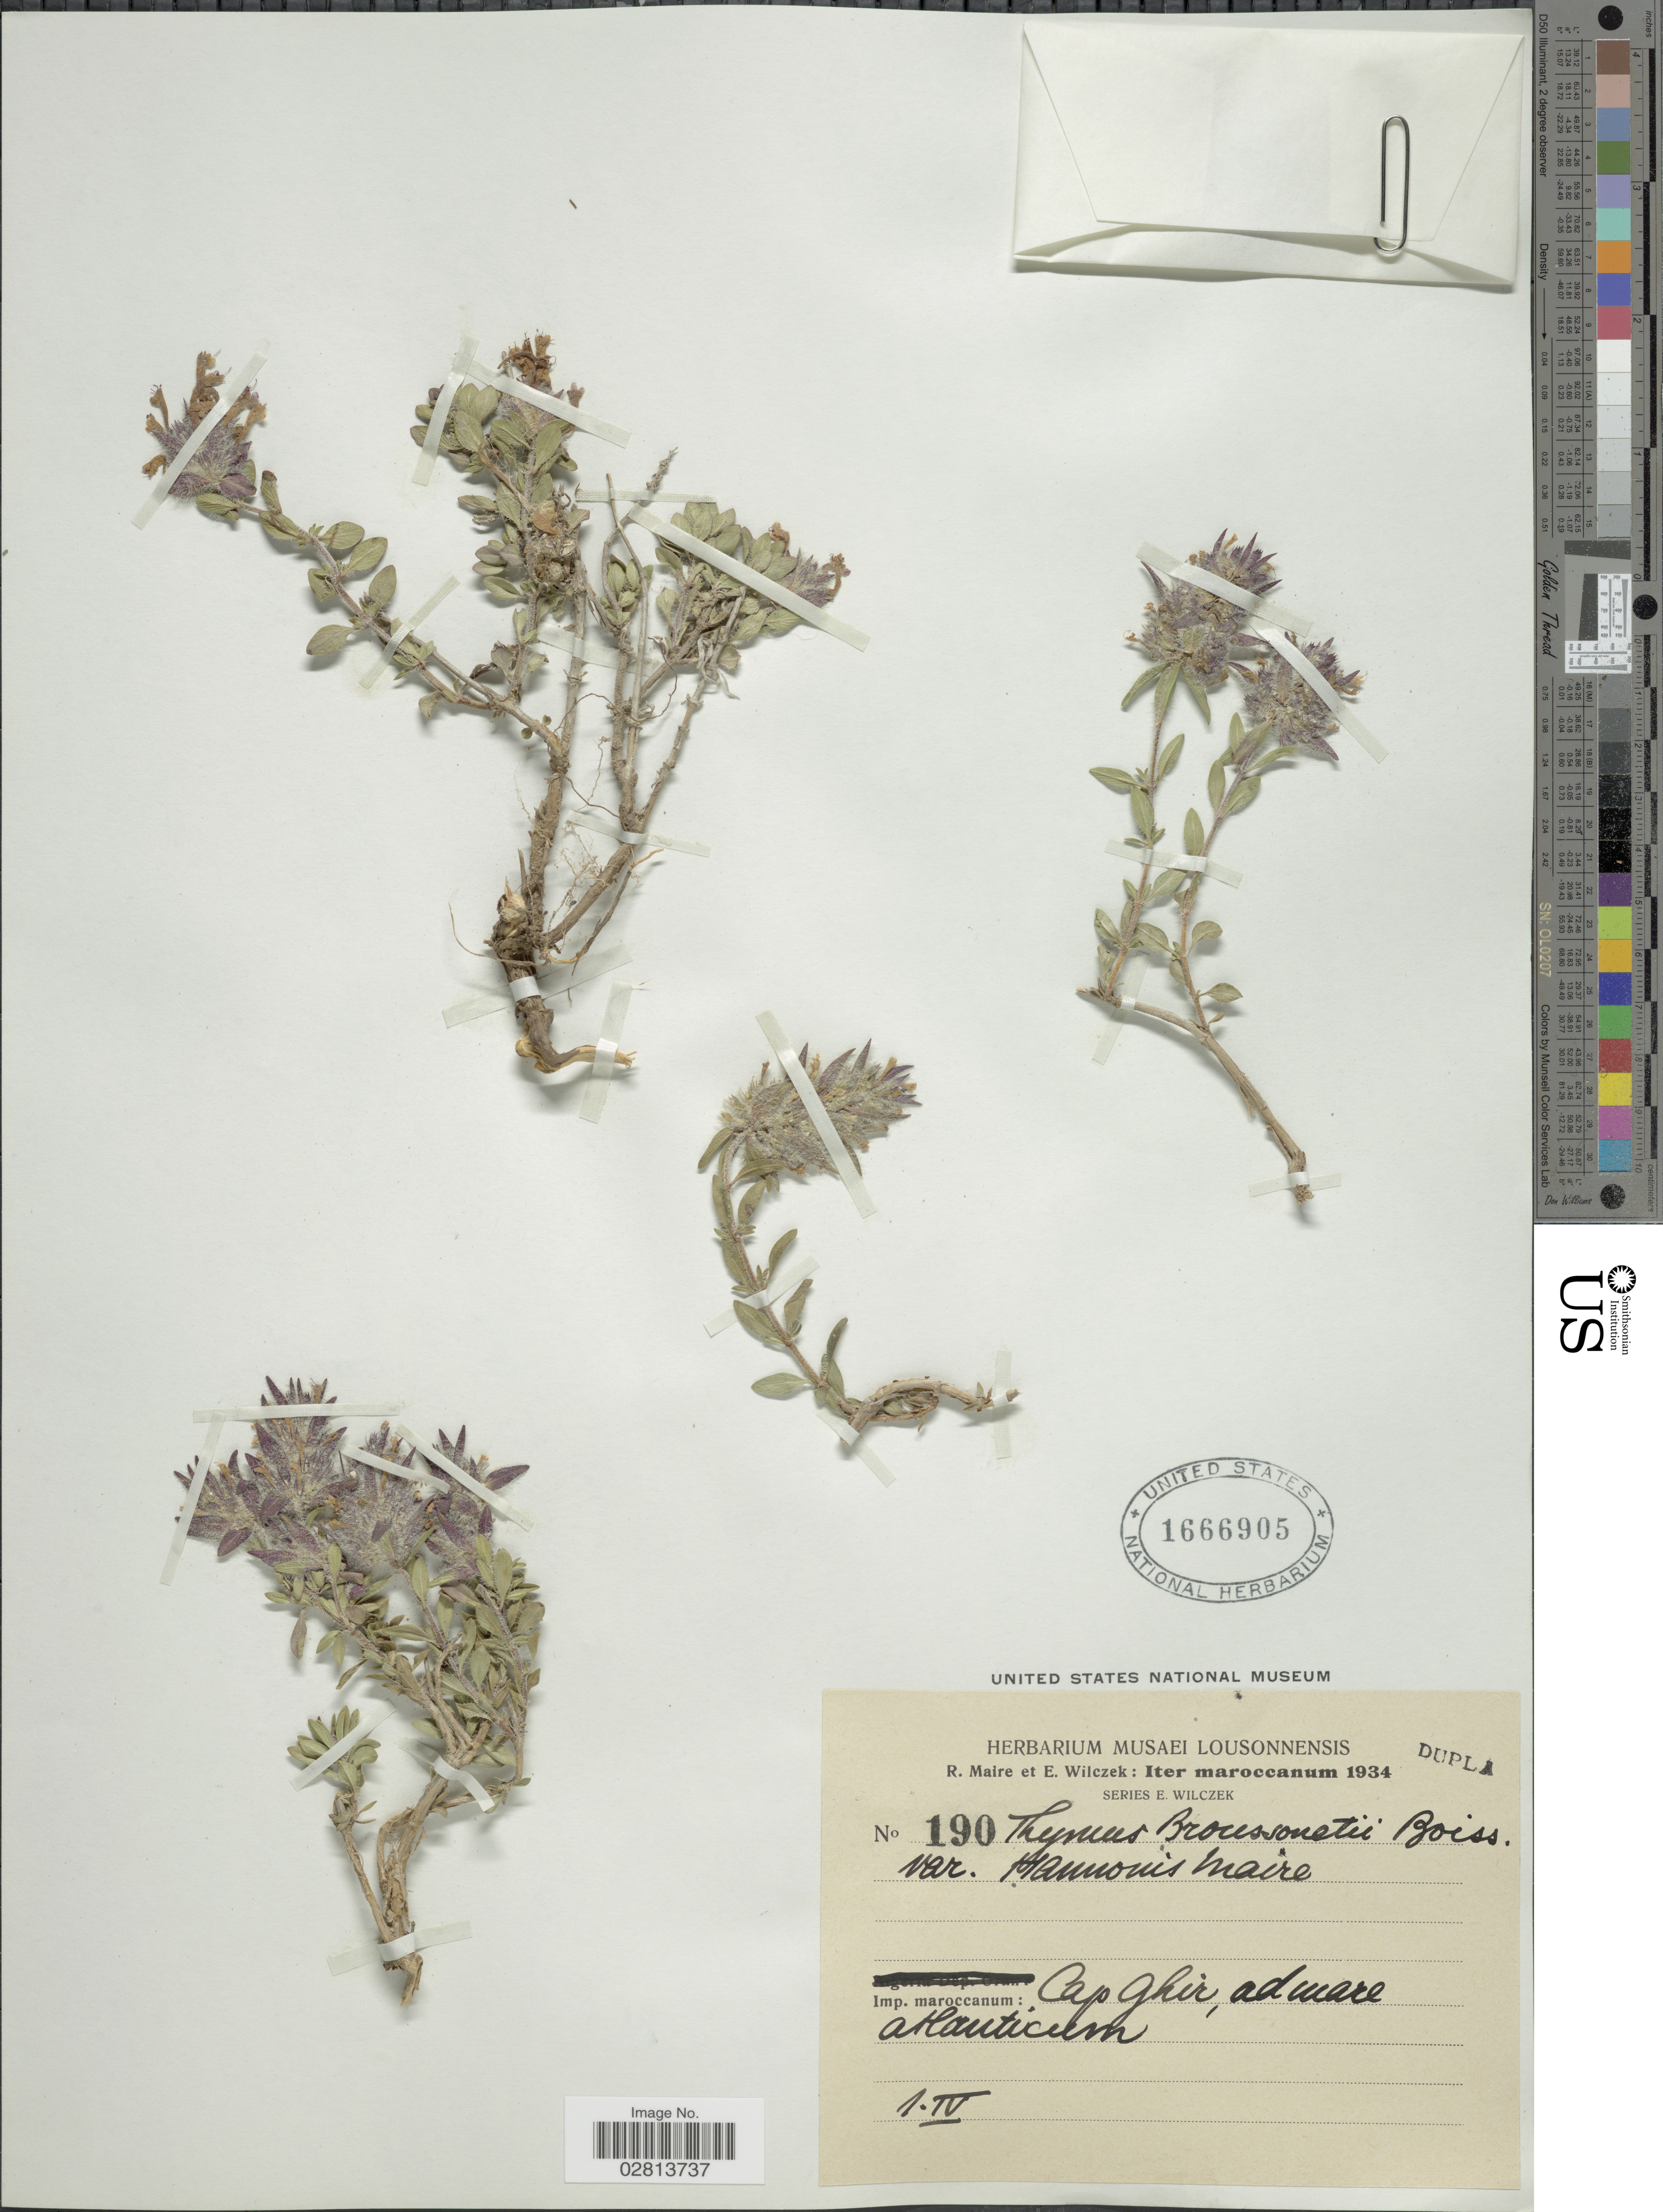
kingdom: Plantae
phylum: Tracheophyta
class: Magnoliopsida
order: Lamiales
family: Lamiaceae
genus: Thymus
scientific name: Thymus broussonetii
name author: Boiss.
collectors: R. C. Maire & E. Wilczek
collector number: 190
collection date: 1934-04-01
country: Morocco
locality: Cap Ghir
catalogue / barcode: US 1666905